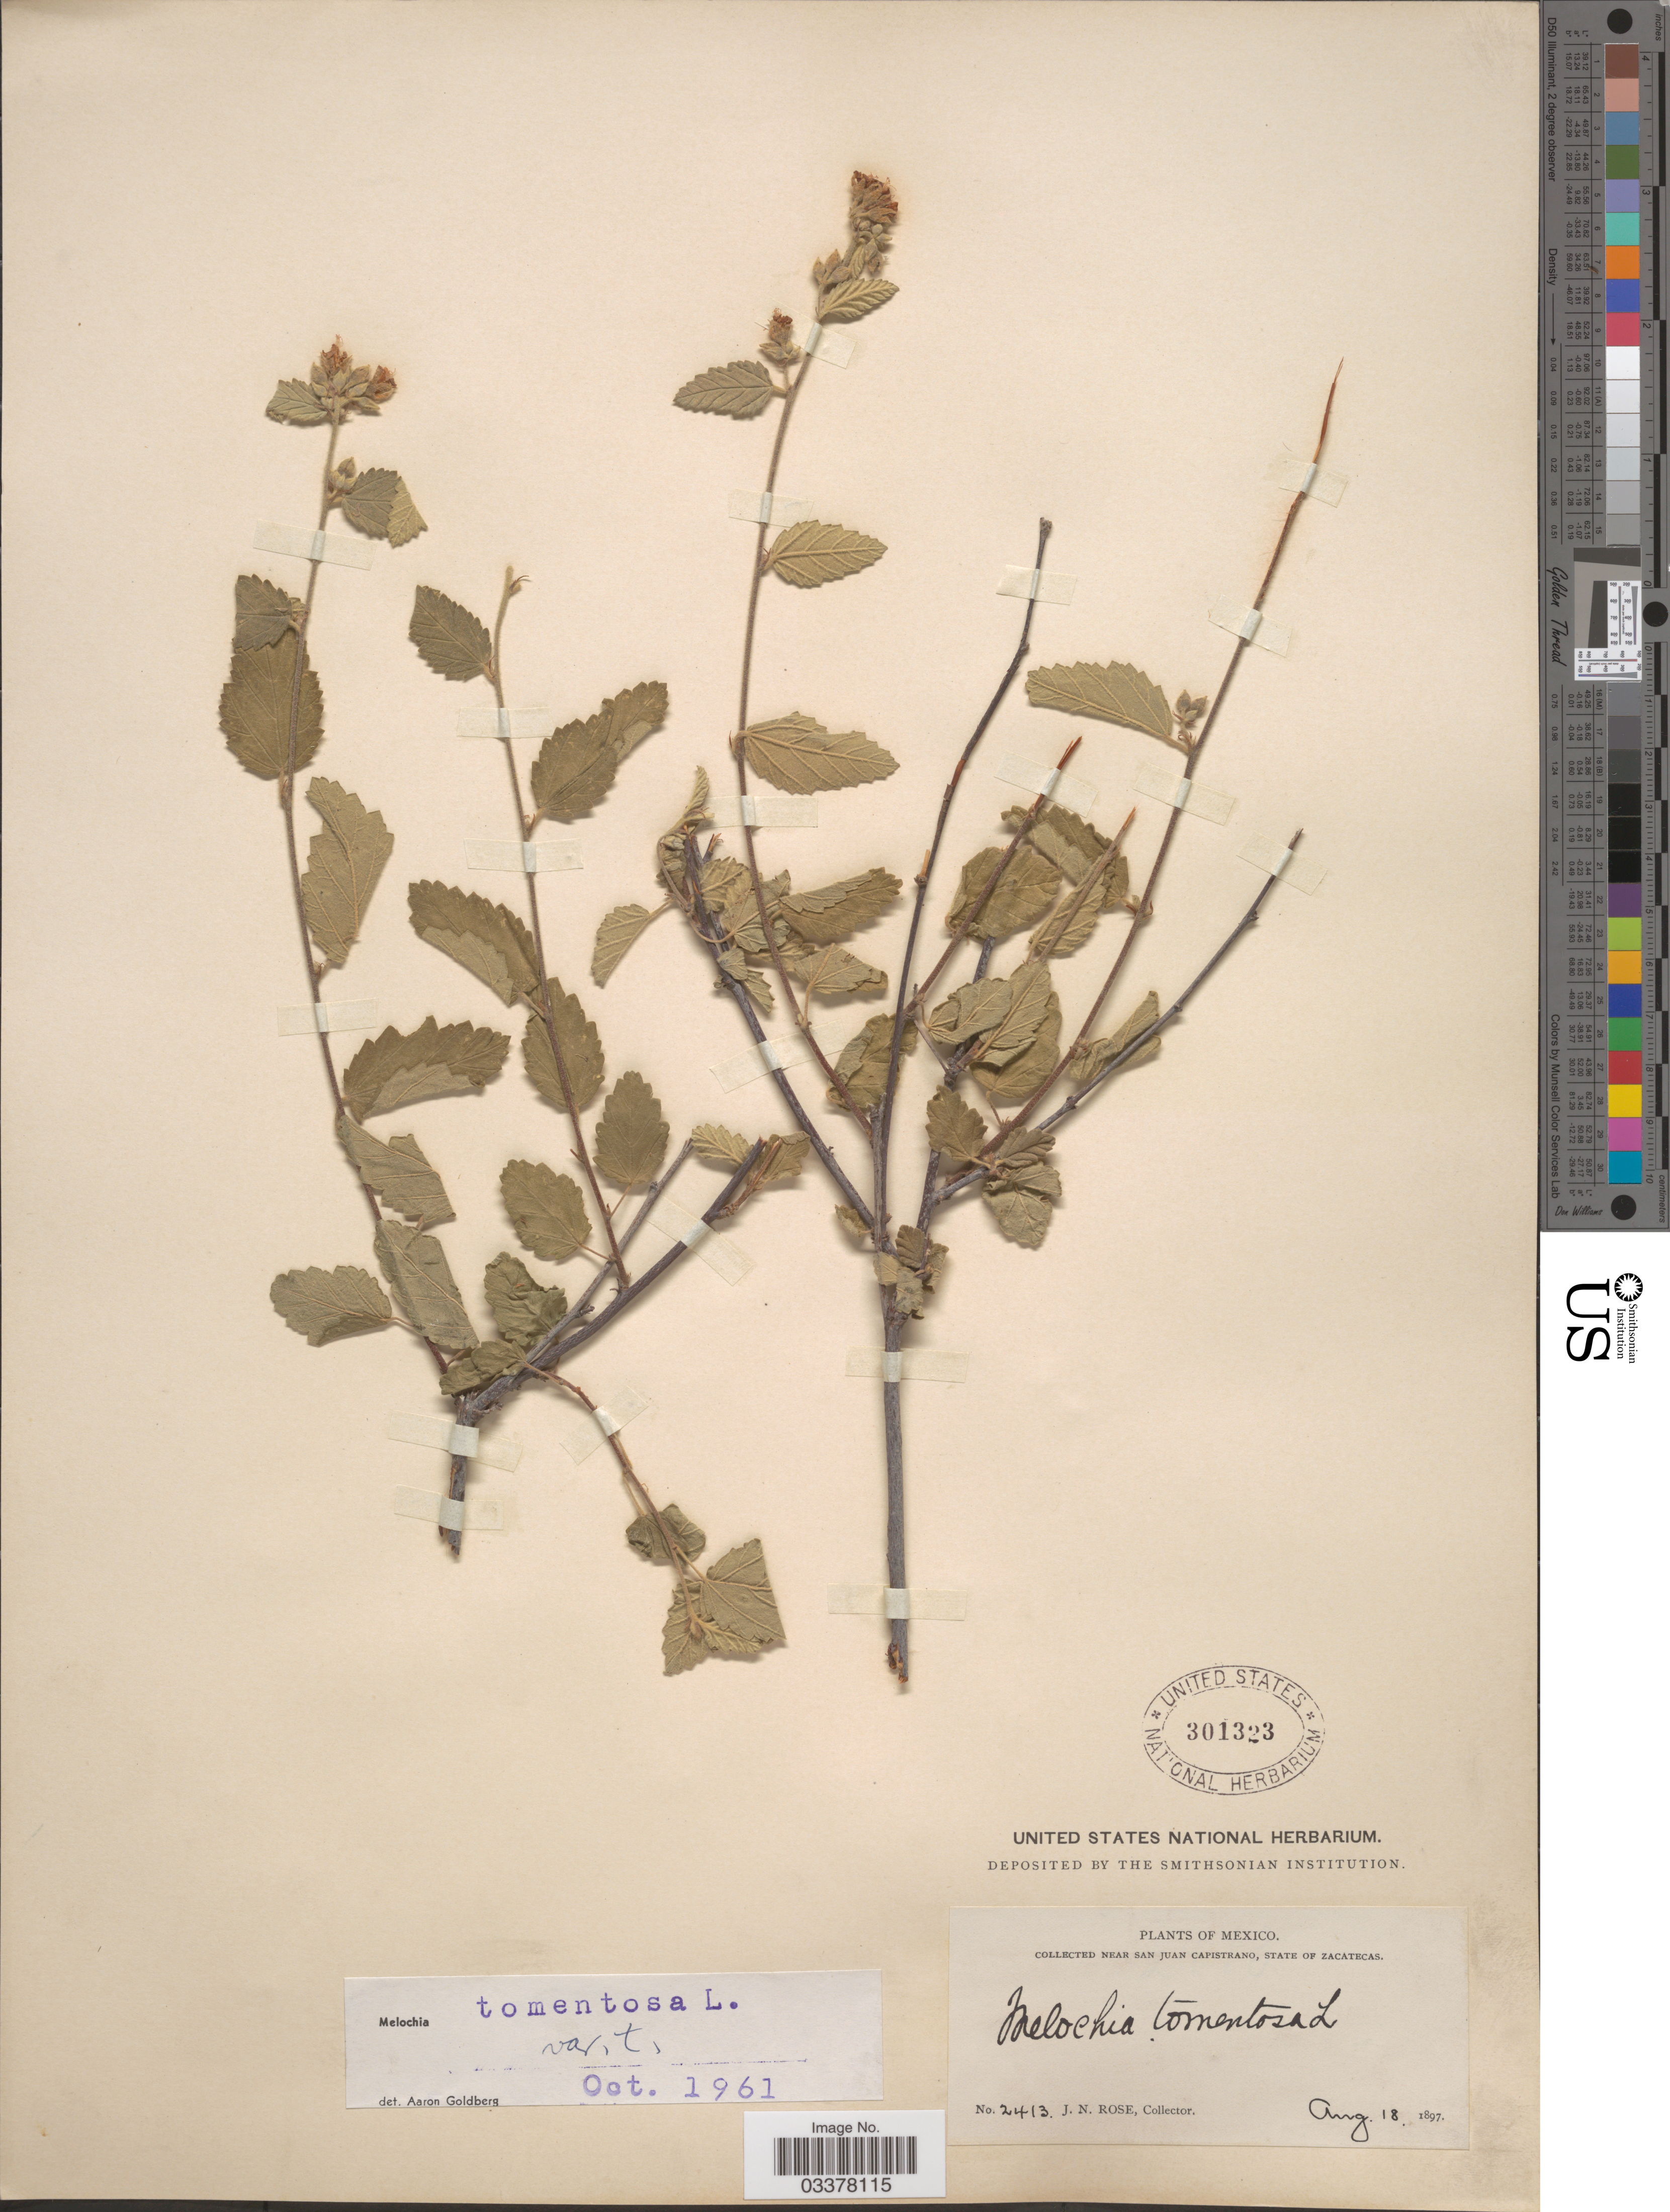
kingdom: Plantae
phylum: Tracheophyta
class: Magnoliopsida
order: Malvales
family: Malvaceae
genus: Melochia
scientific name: Melochia tomentosa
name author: L.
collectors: J. N. Rose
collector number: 2413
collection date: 1897-08-18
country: Mexico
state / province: Zacatecas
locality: Near San Juan Capistrano.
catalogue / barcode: US 301323